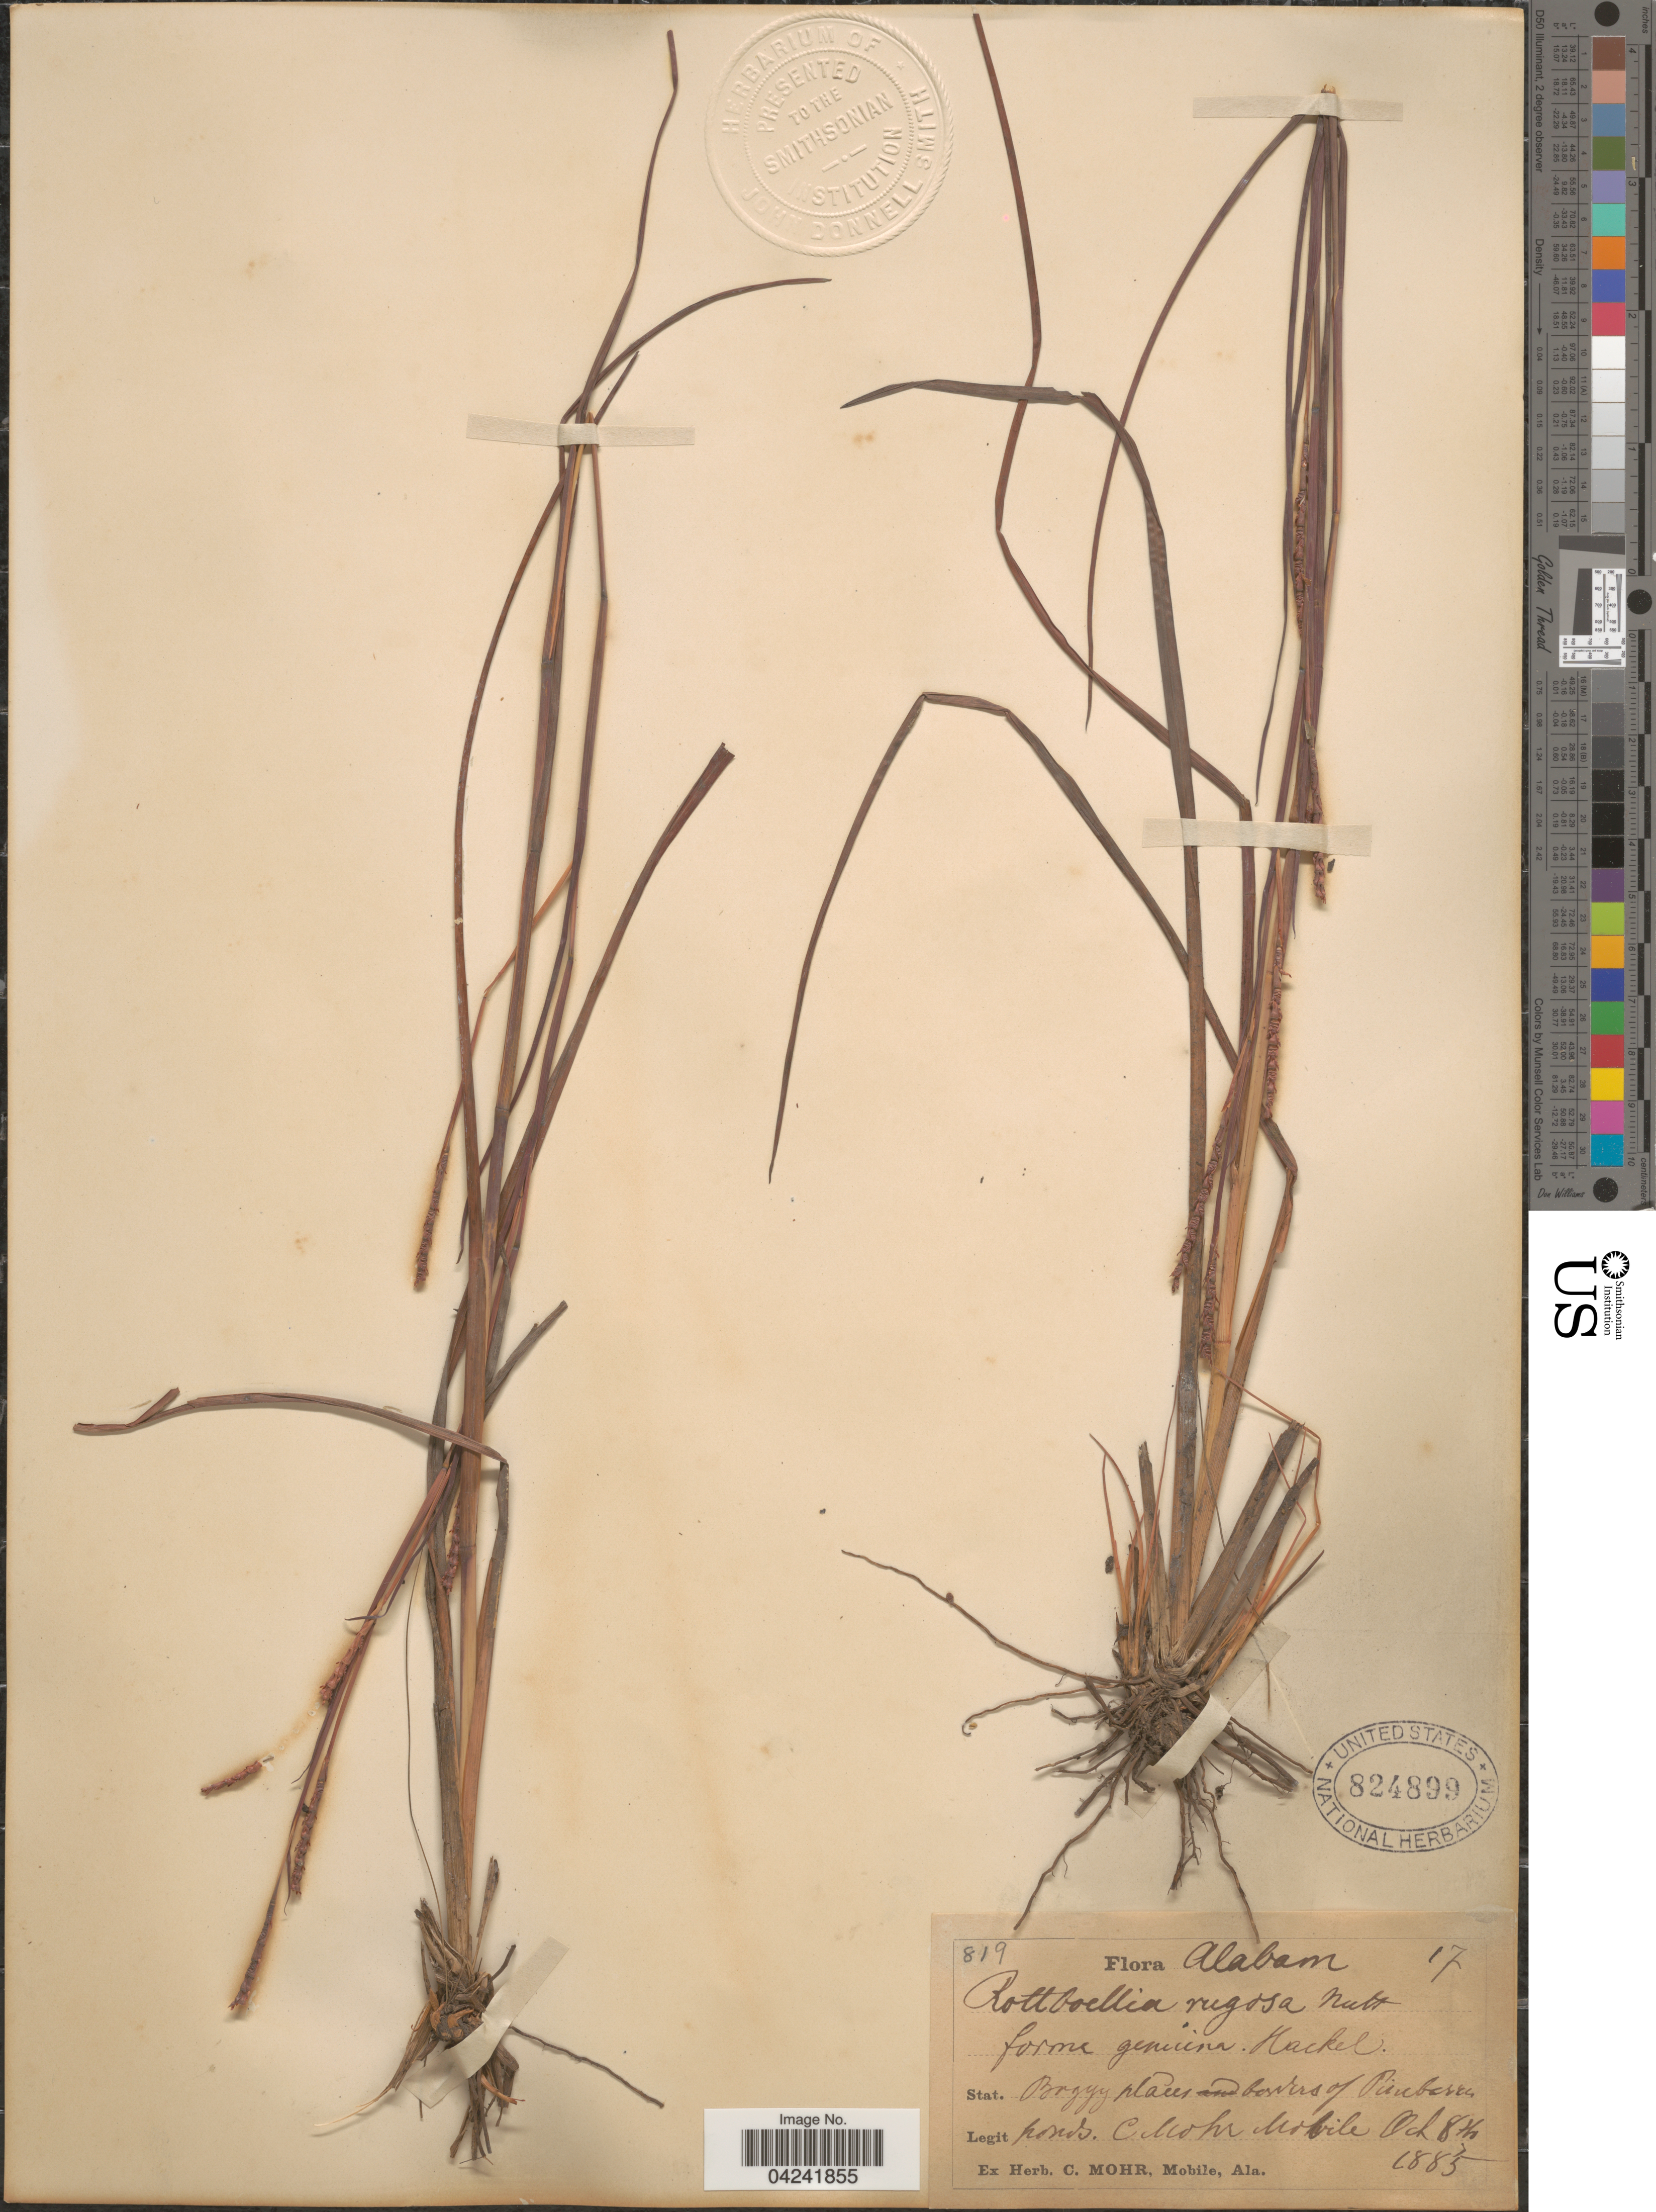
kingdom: Plantae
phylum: Tracheophyta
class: Liliopsida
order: Poales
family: Poaceae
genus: Mnesithea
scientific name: Mnesithea rugosa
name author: (Nutt.) de Koning & Sosef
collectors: C. T. Mohr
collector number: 819/17?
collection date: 1885-10-08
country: United States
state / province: Alabama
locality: Boggy places borders of Pinebarren ponds.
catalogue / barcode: US 824899